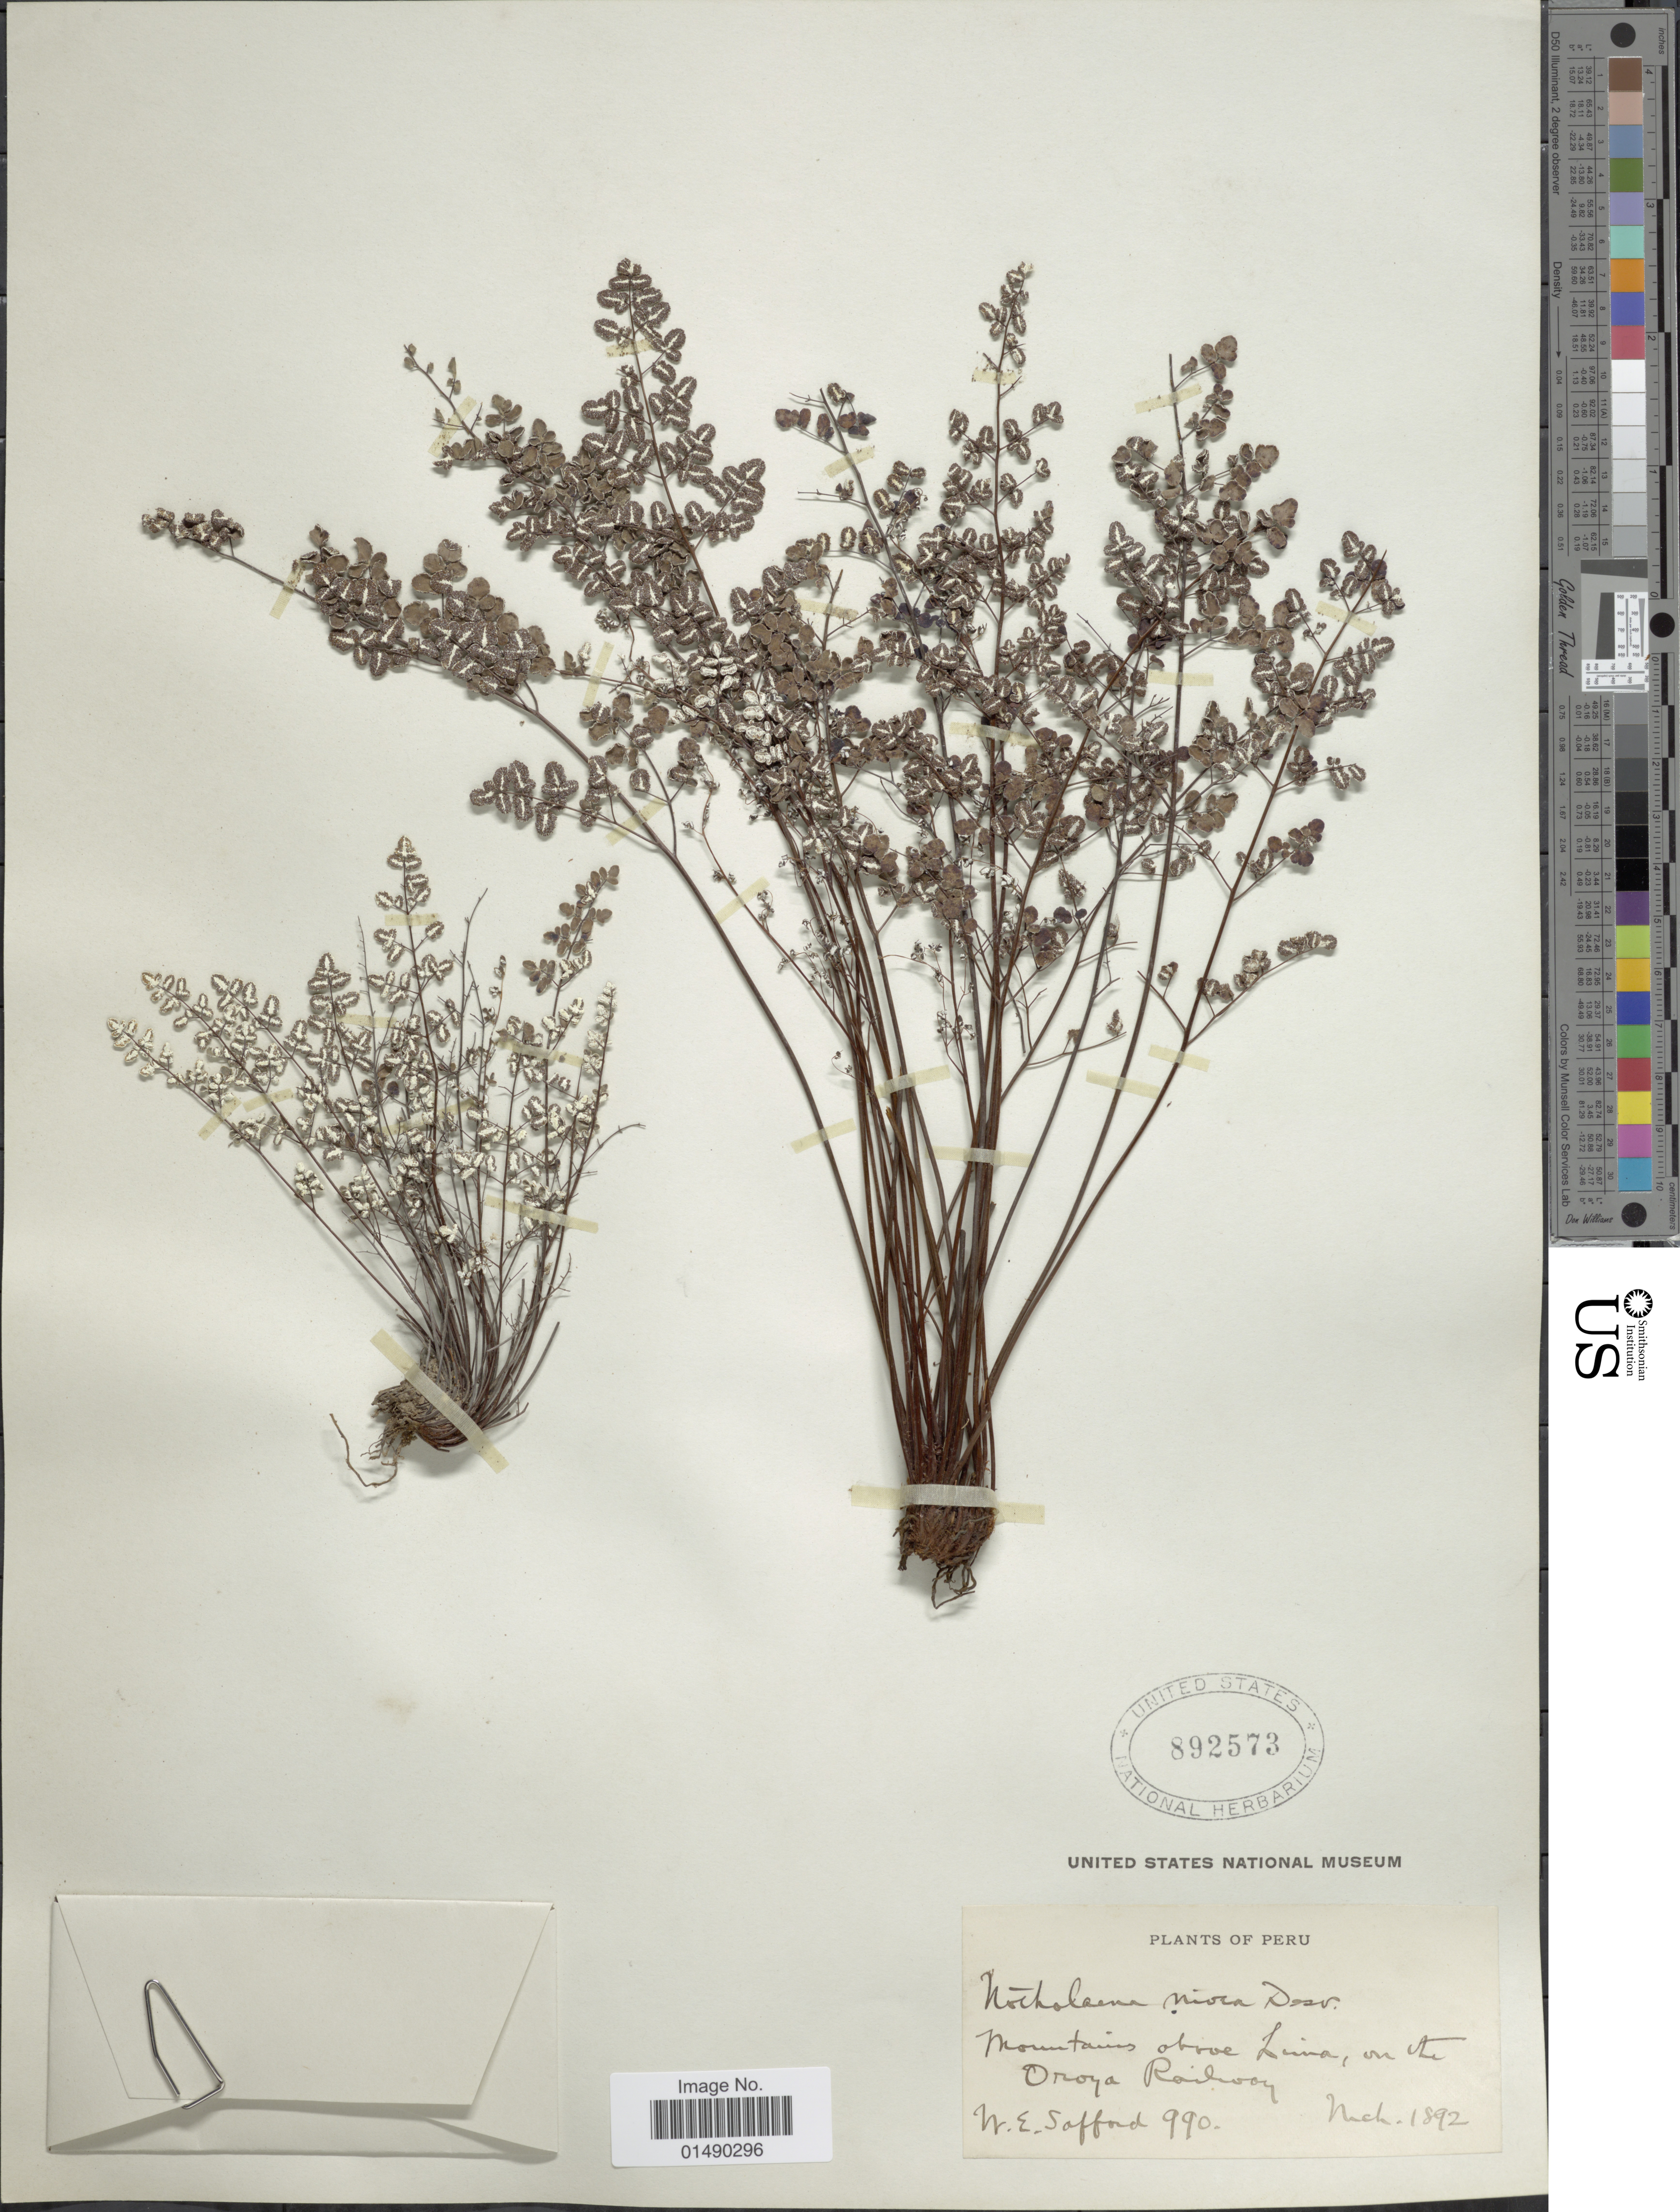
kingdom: Plantae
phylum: Tracheophyta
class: Polypodiopsida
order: Polypodiales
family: Pteridaceae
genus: Argyrochosma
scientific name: Argyrochosma nivea var. nivea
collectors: W. E. Safford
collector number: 990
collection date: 1892-03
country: Peru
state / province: Lima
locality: Peru, mountains above Lima, on the Oroya Railway.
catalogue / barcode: US 892573